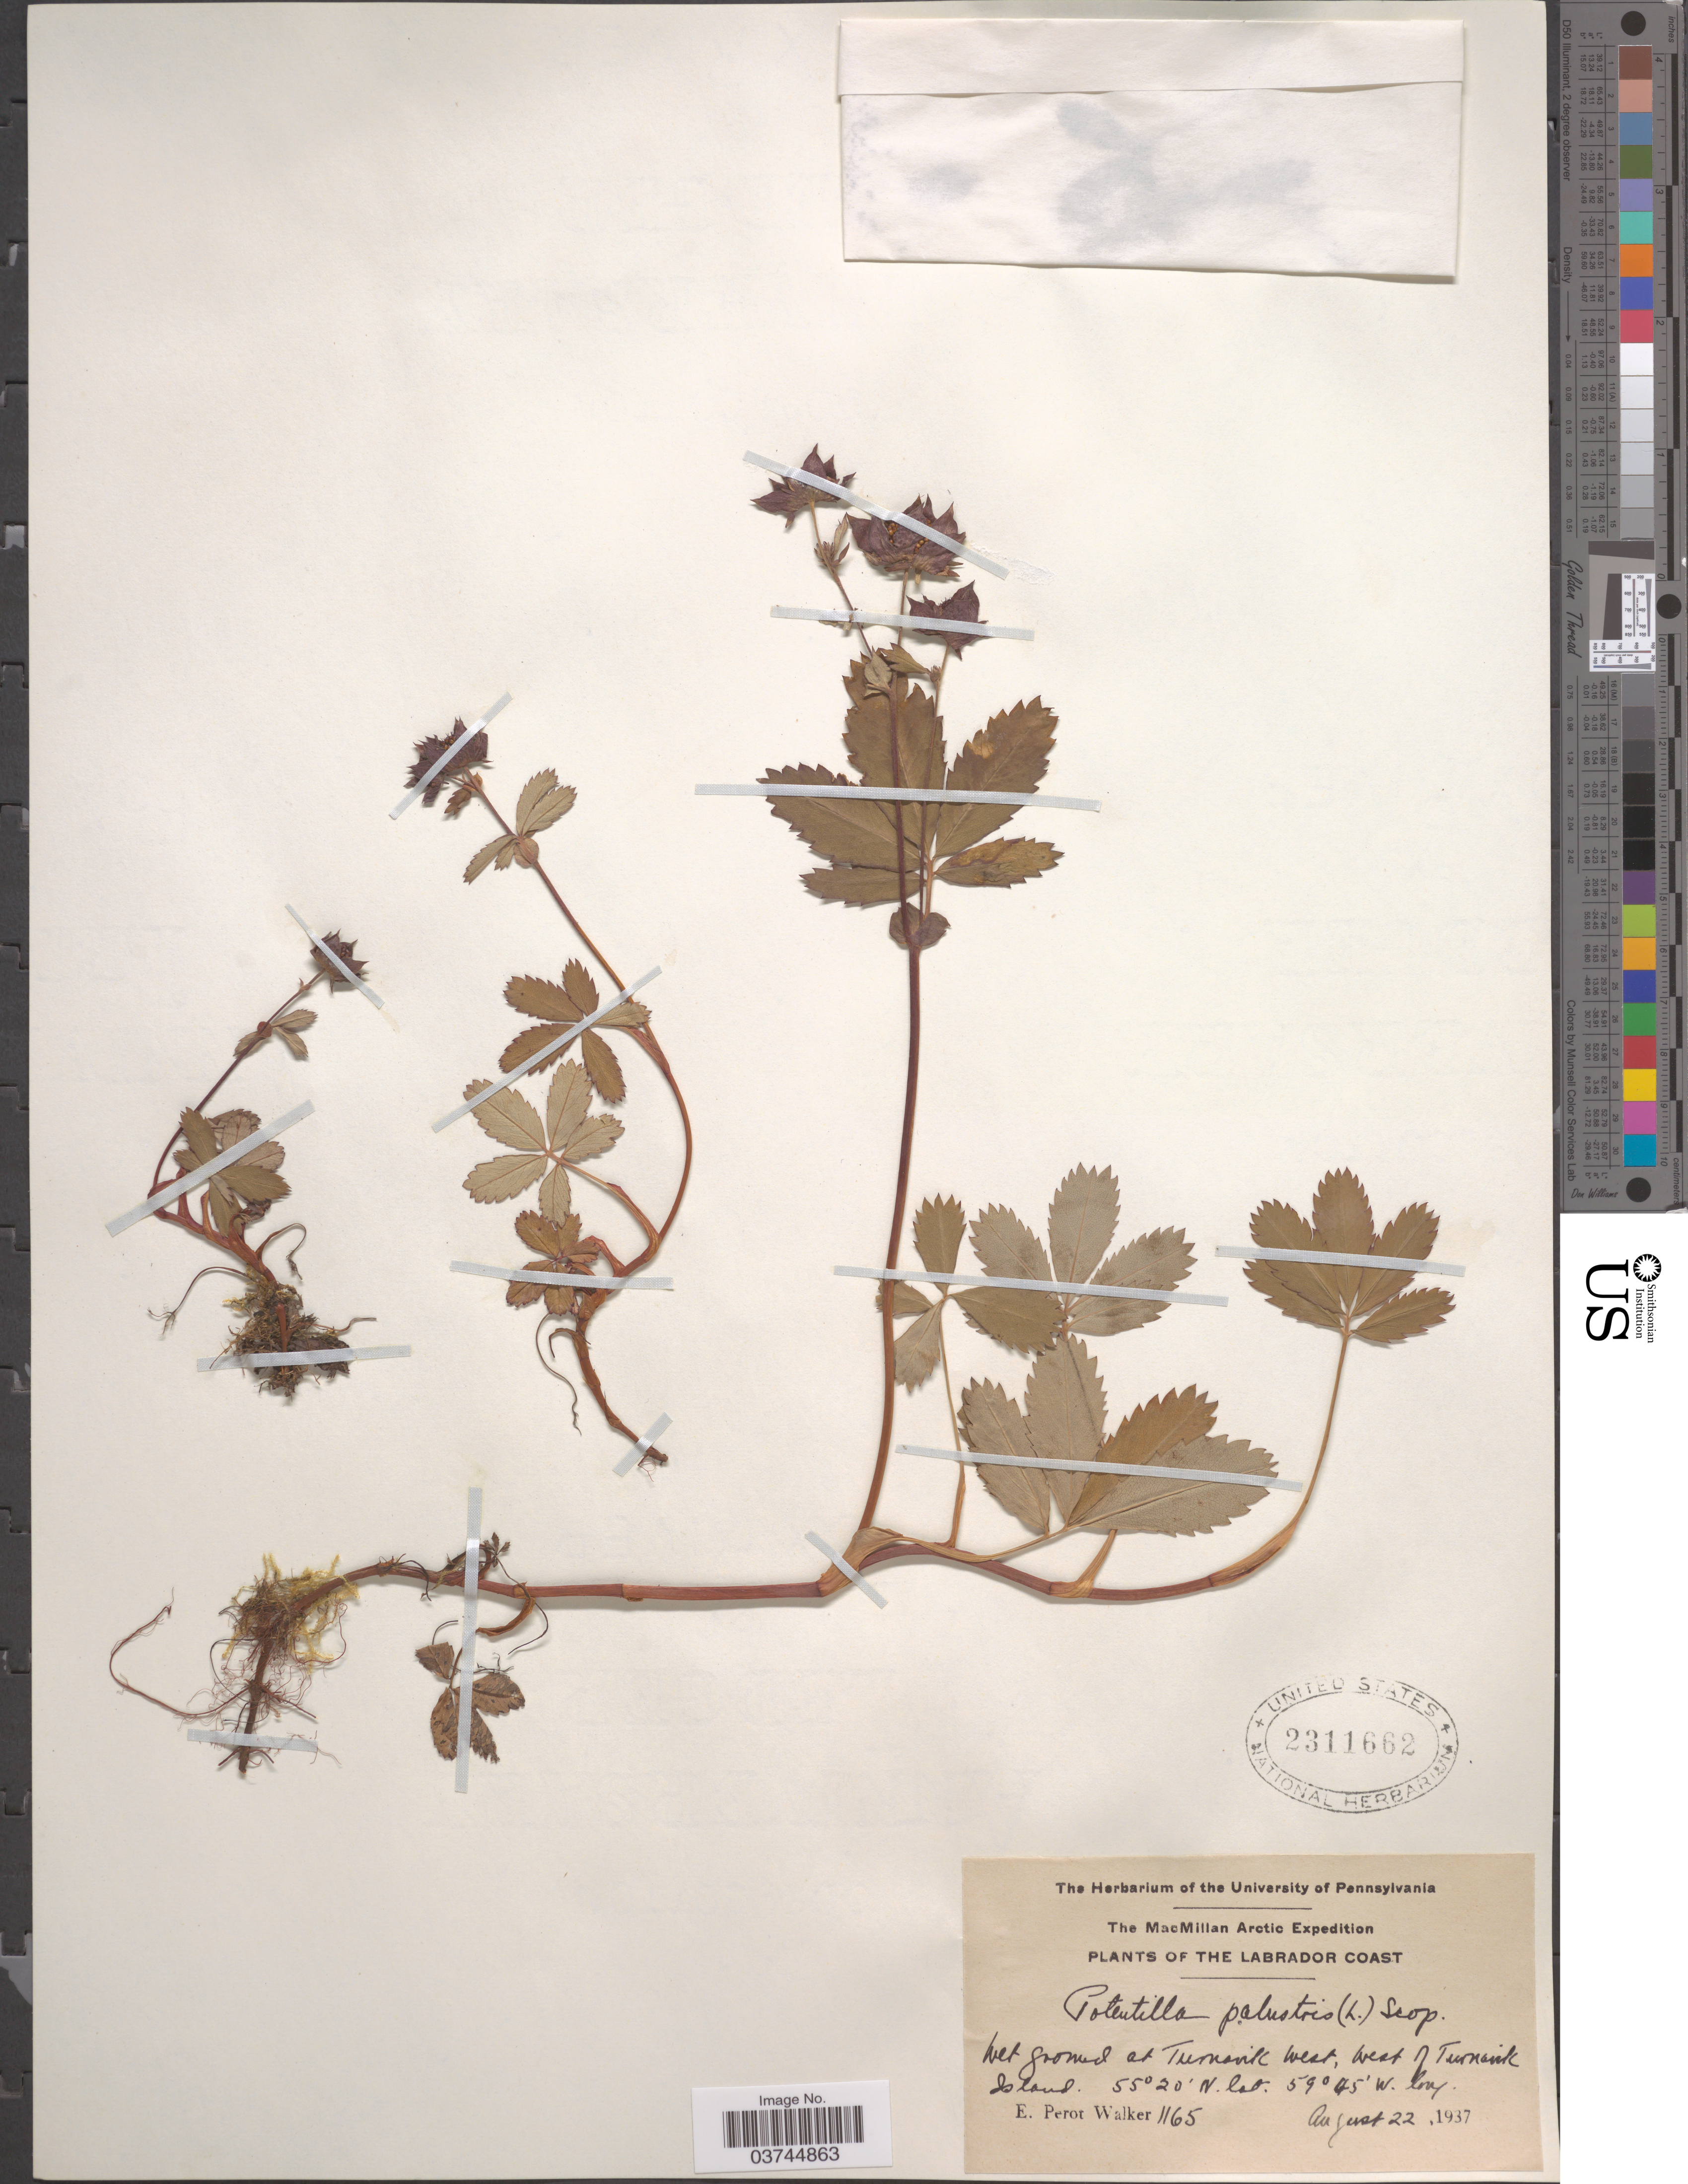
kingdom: Plantae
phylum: Tracheophyta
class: Magnoliopsida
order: Rosales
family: Rosaceae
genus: Comarum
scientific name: Comarum palustre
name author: L.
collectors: E. Walker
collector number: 1165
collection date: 1937-08-22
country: Canada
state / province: Newfoundland and Labrador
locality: The MacMillan Arctic. Labrador Coast. Wet ground at Turnavik west, west of Turnavik Island.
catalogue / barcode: US 2311662